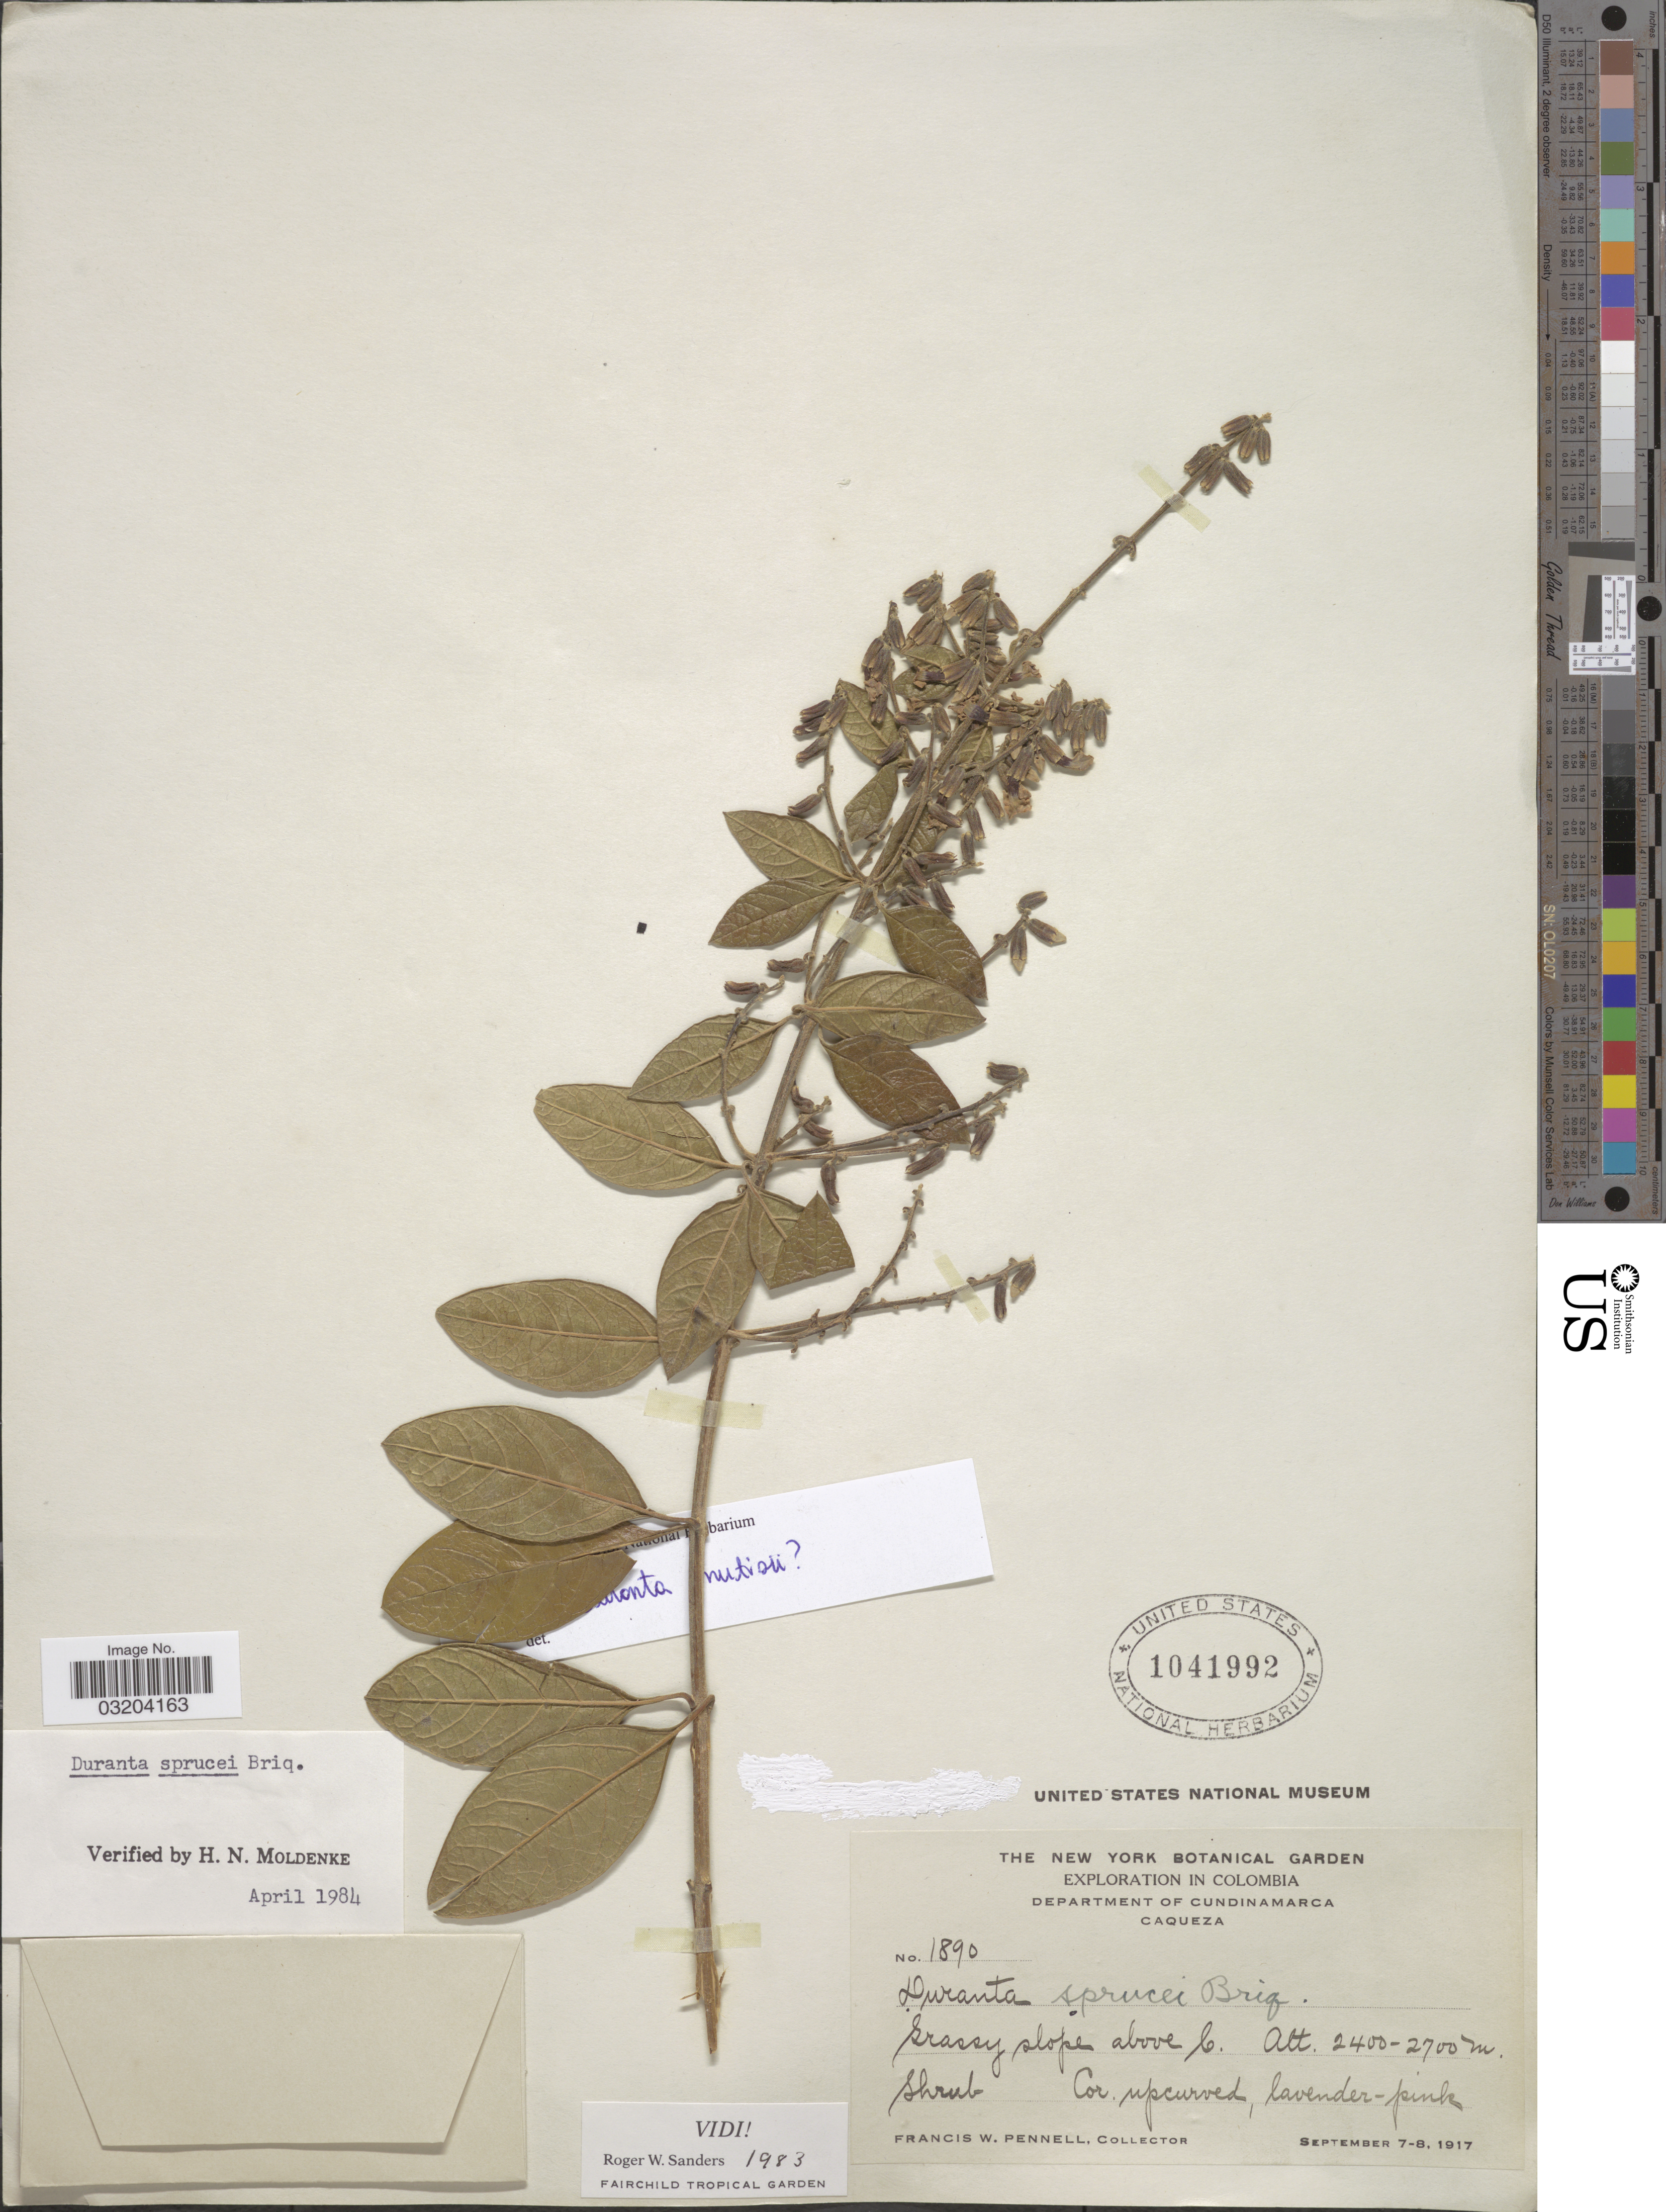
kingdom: Plantae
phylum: Tracheophyta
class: Magnoliopsida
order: Lamiales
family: Verbenaceae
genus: Duranta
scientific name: Duranta sp.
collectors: F. W. Pennell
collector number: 1890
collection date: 1917-08-07/1917-09-08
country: Colombia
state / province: Cundinamarca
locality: Department of Cundinamarca, Caqueza.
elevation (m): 2400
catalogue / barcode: US 1041992